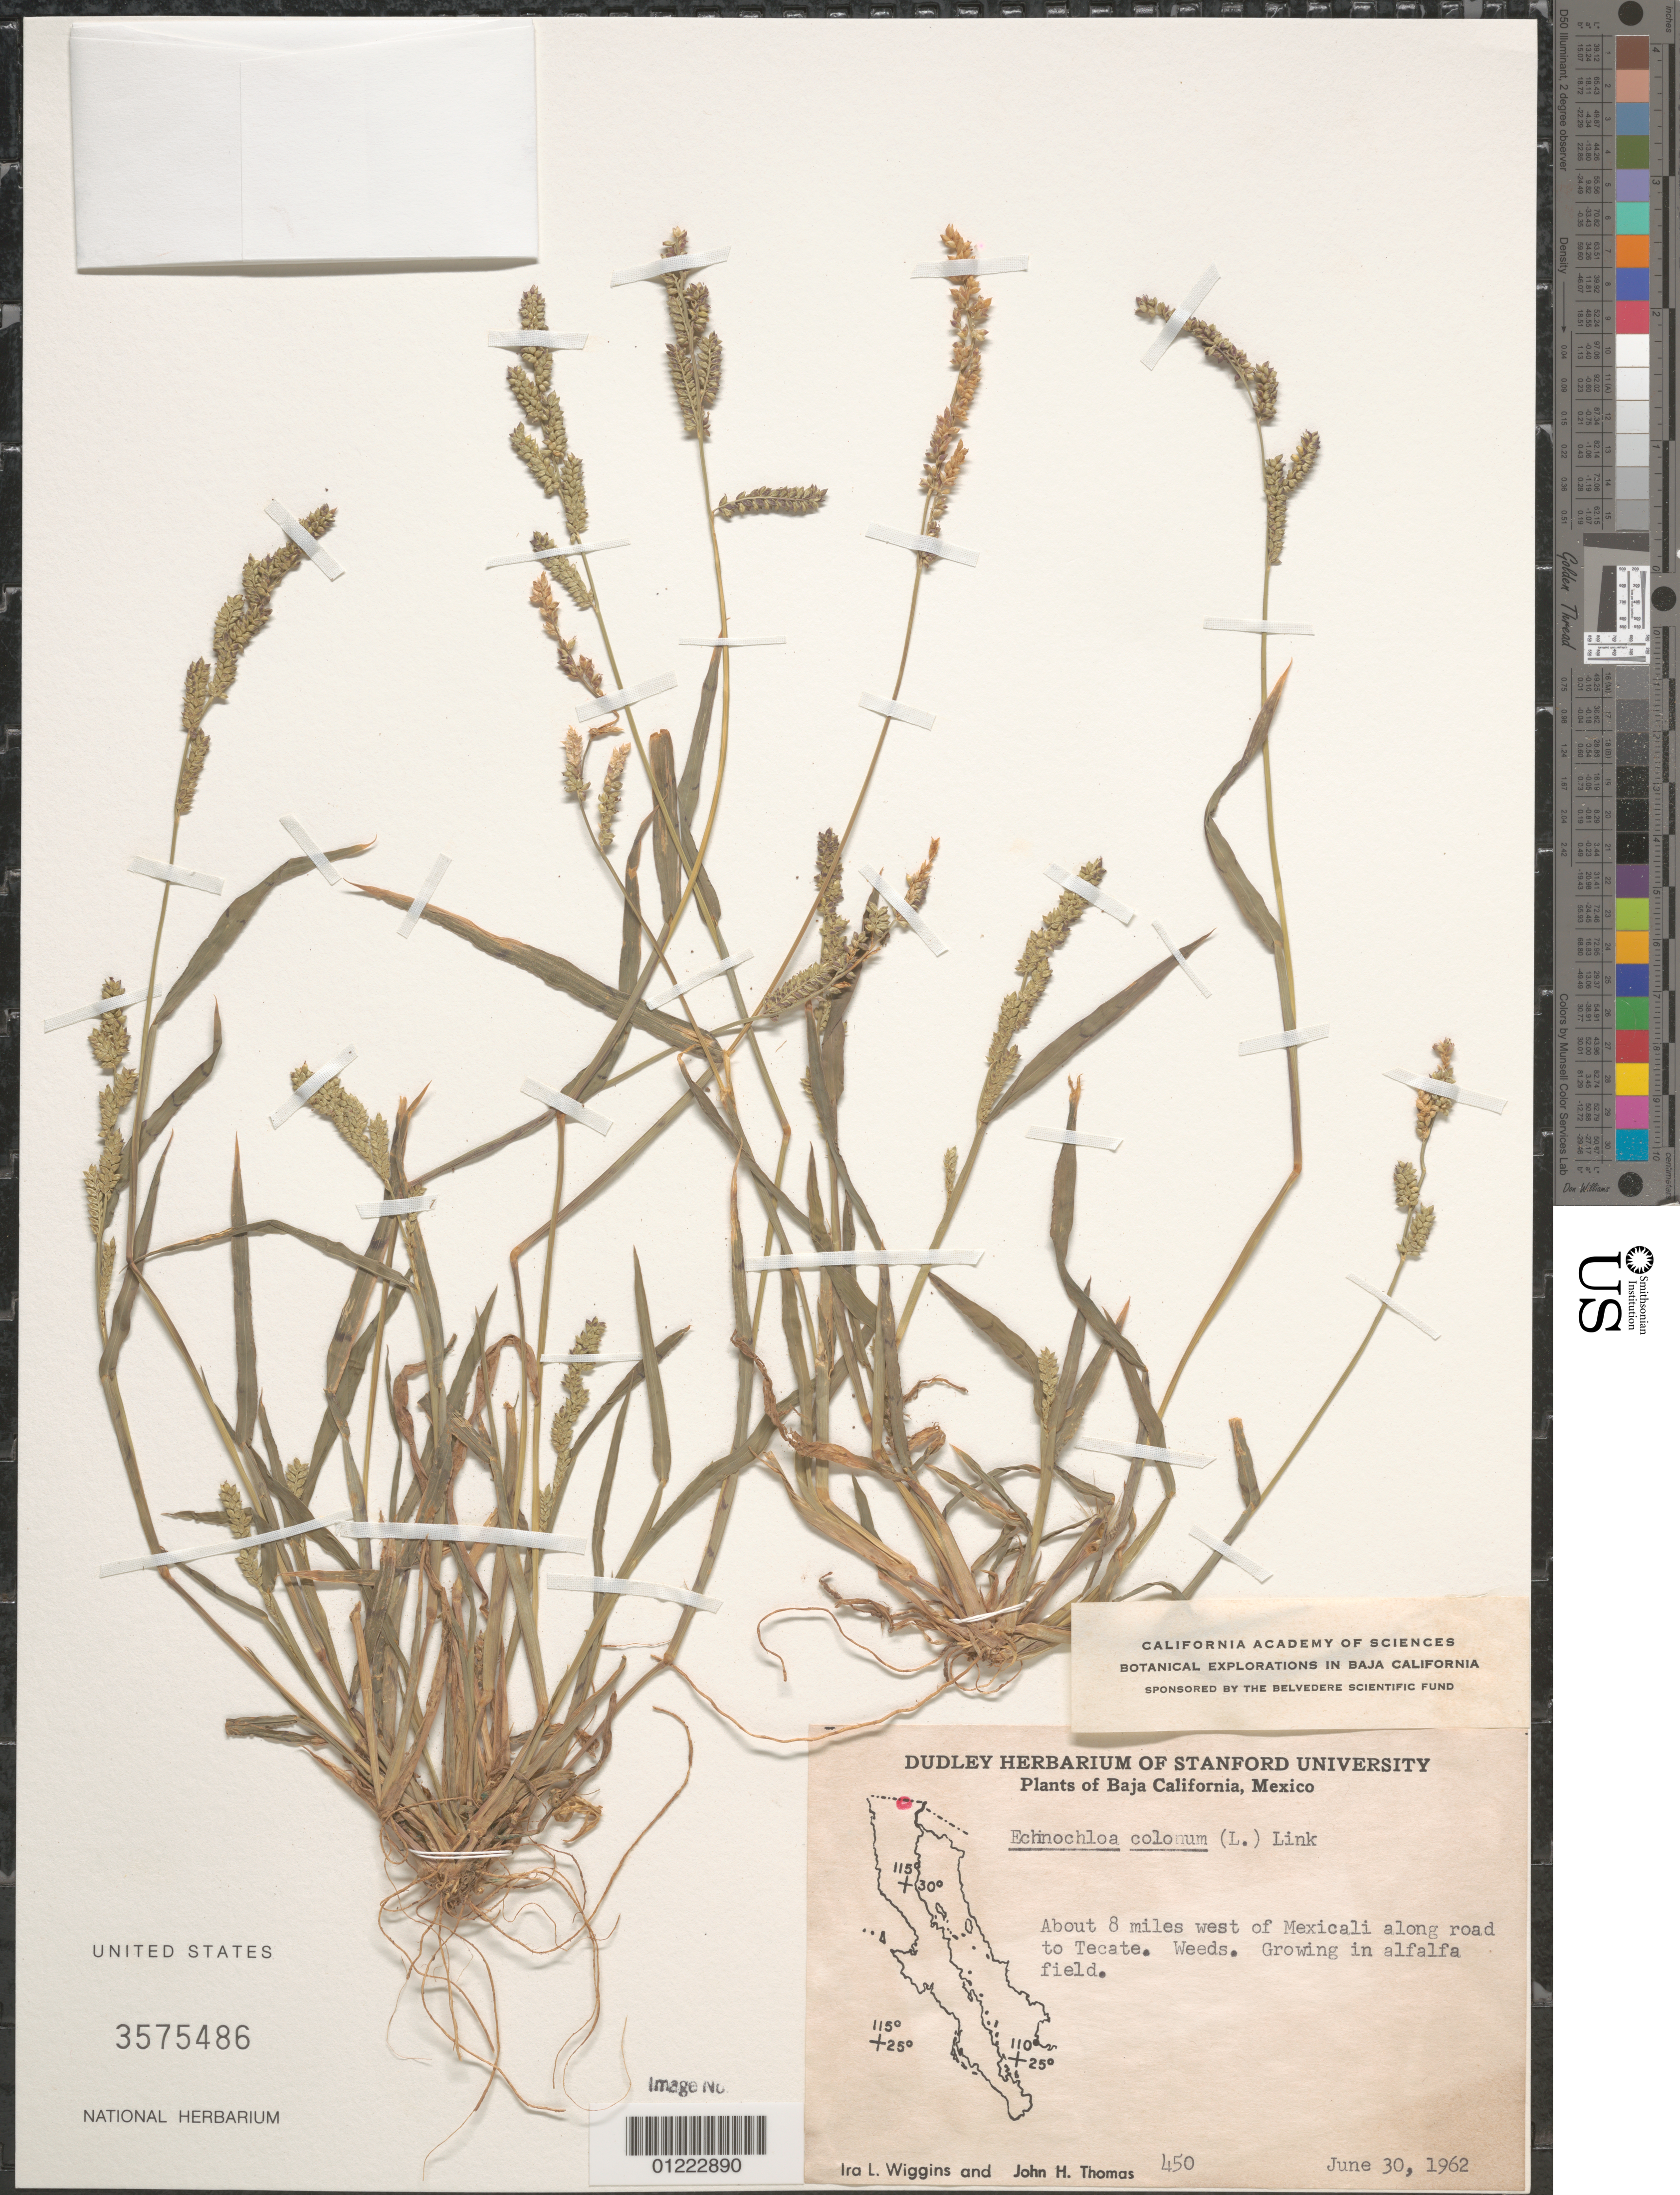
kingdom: Plantae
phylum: Tracheophyta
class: Liliopsida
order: Poales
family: Poaceae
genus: Echinochloa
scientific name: Echinochloa colonum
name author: (L.) Link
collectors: I. L. Wiggins & J. H. Thomas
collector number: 450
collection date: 1962-06-30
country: Mexico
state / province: Baja California Norte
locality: About 8 miles west of Mexicali along road to Tecate Weeds.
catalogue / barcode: US 3575486